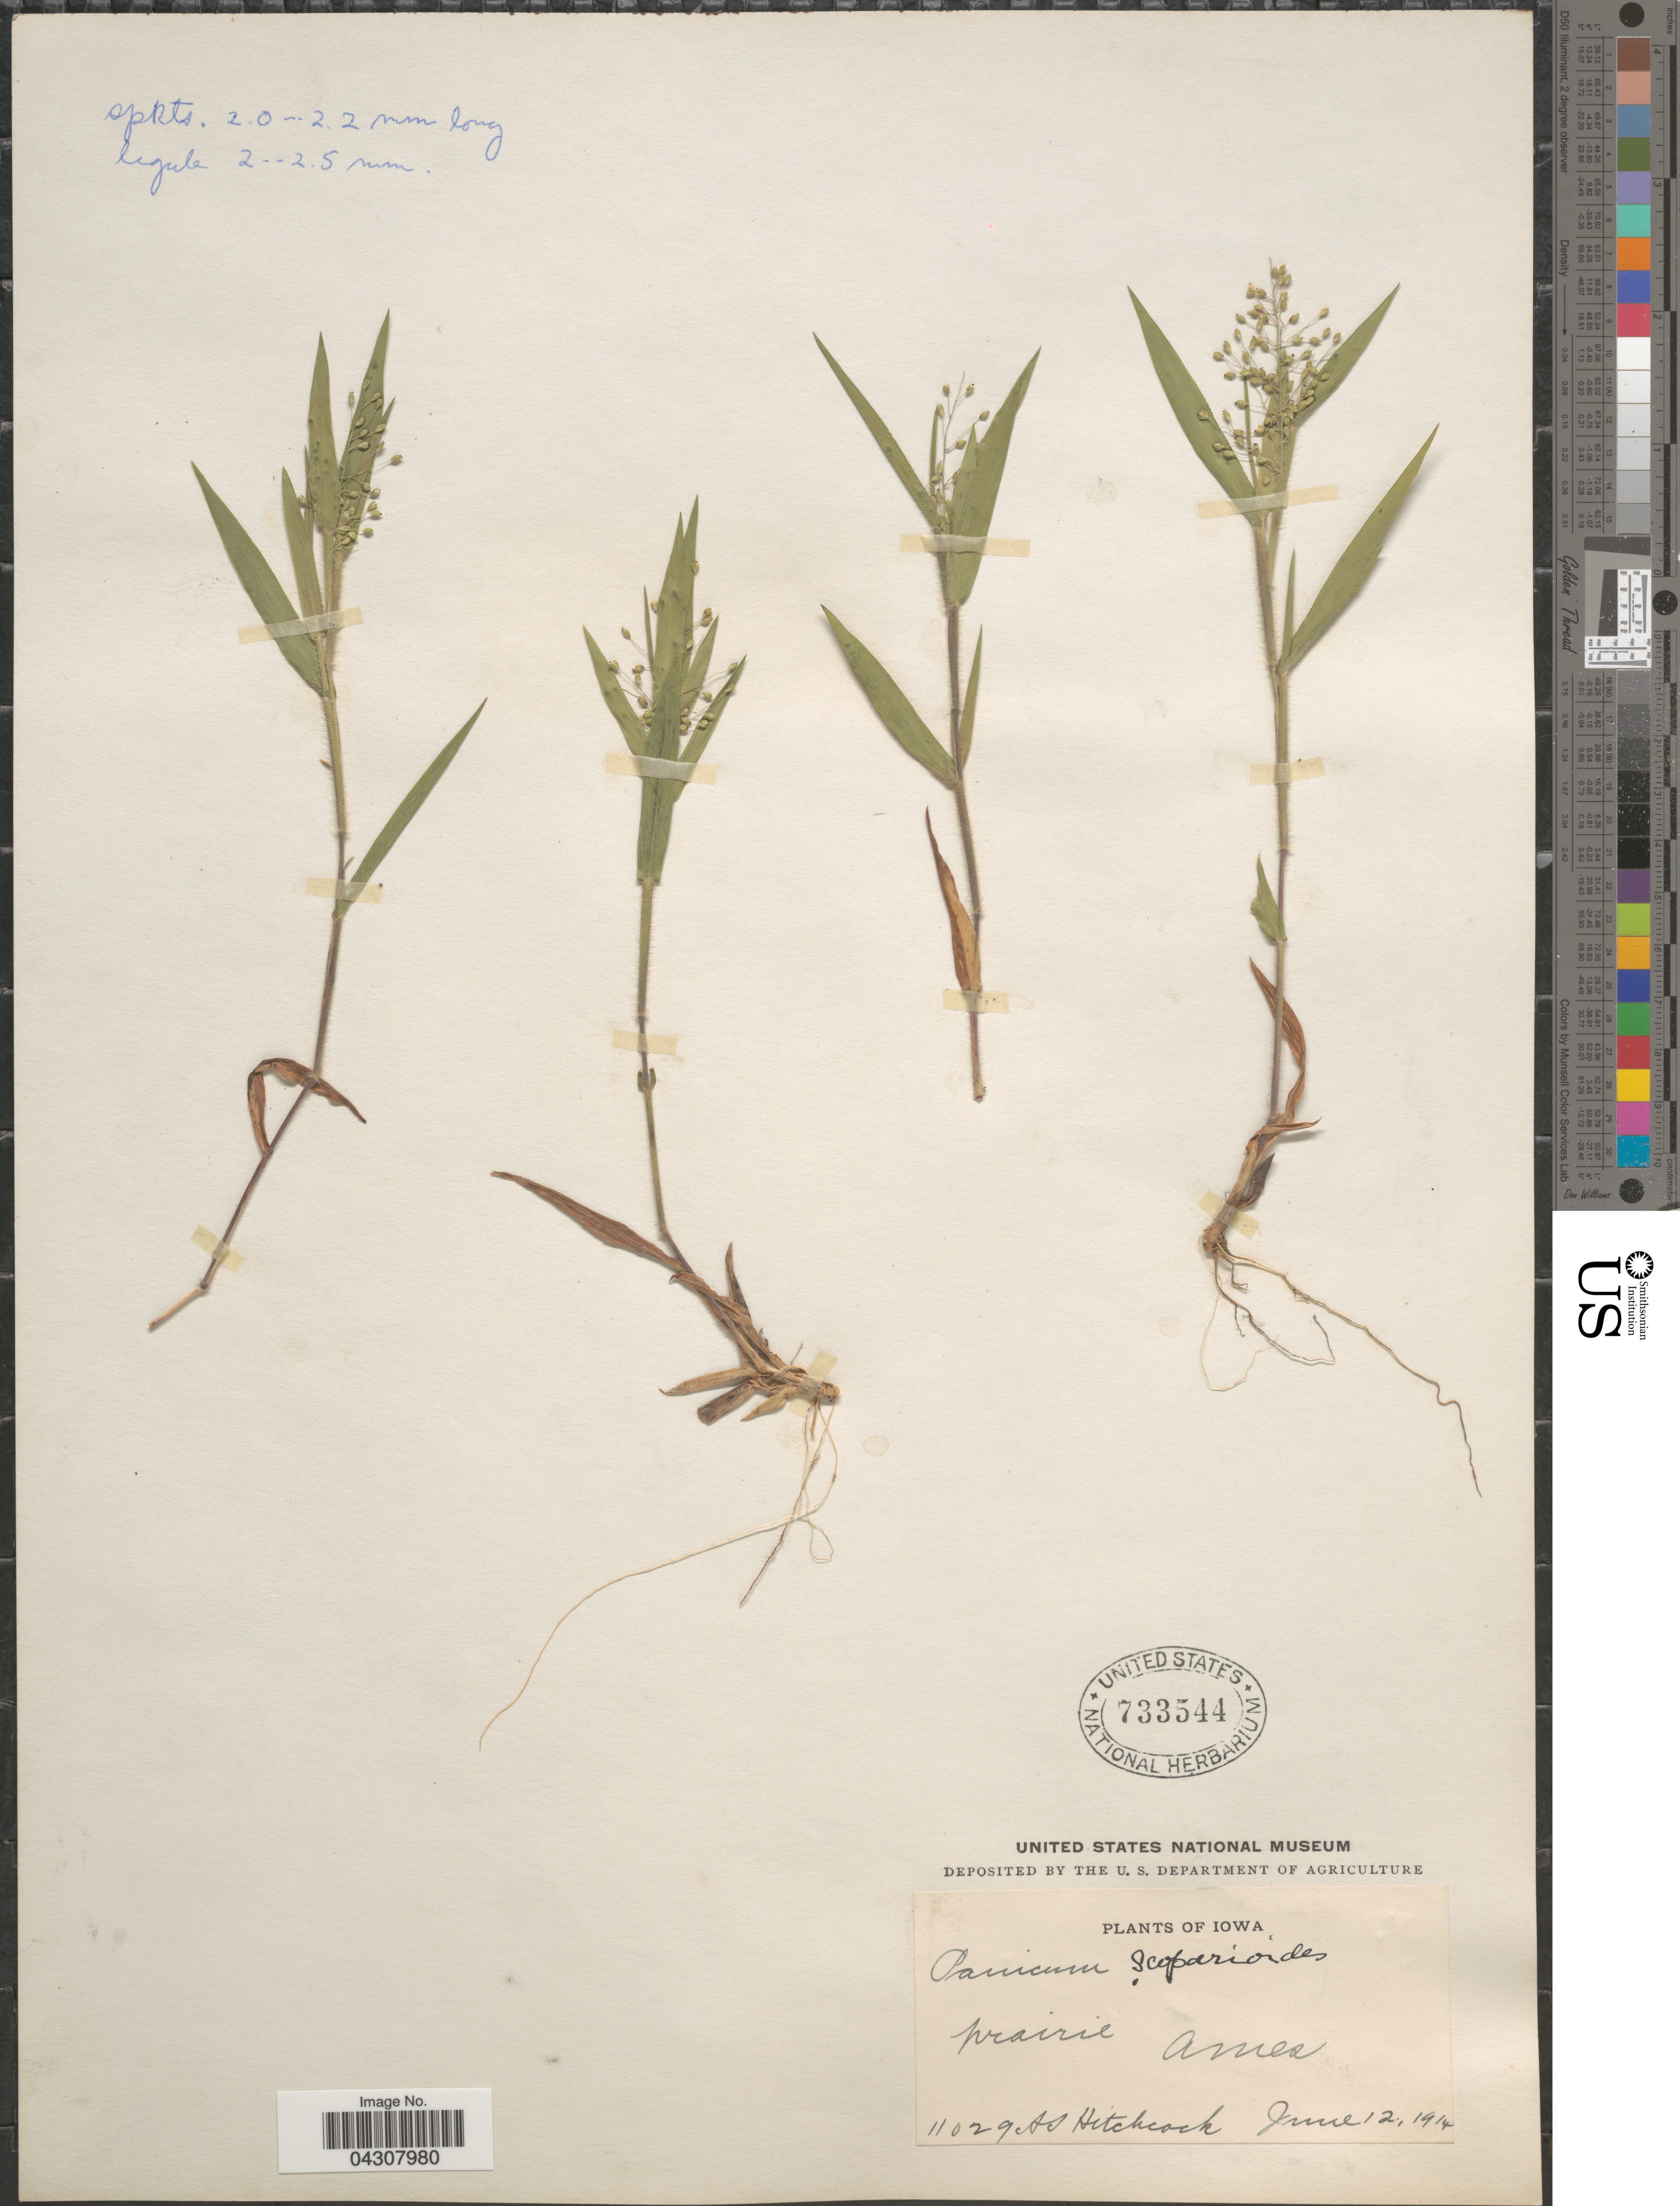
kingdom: Plantae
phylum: Tracheophyta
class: Liliopsida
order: Poales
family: Poaceae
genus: Dichanthelium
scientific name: Dichanthelium acuminatum var. acuminatum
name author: (Sw.) Gould & C.A. Clark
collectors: A. S. Hitchcock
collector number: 11029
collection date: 1914-06-12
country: United States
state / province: Iowa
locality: Prairie Ames.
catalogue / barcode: US 733544